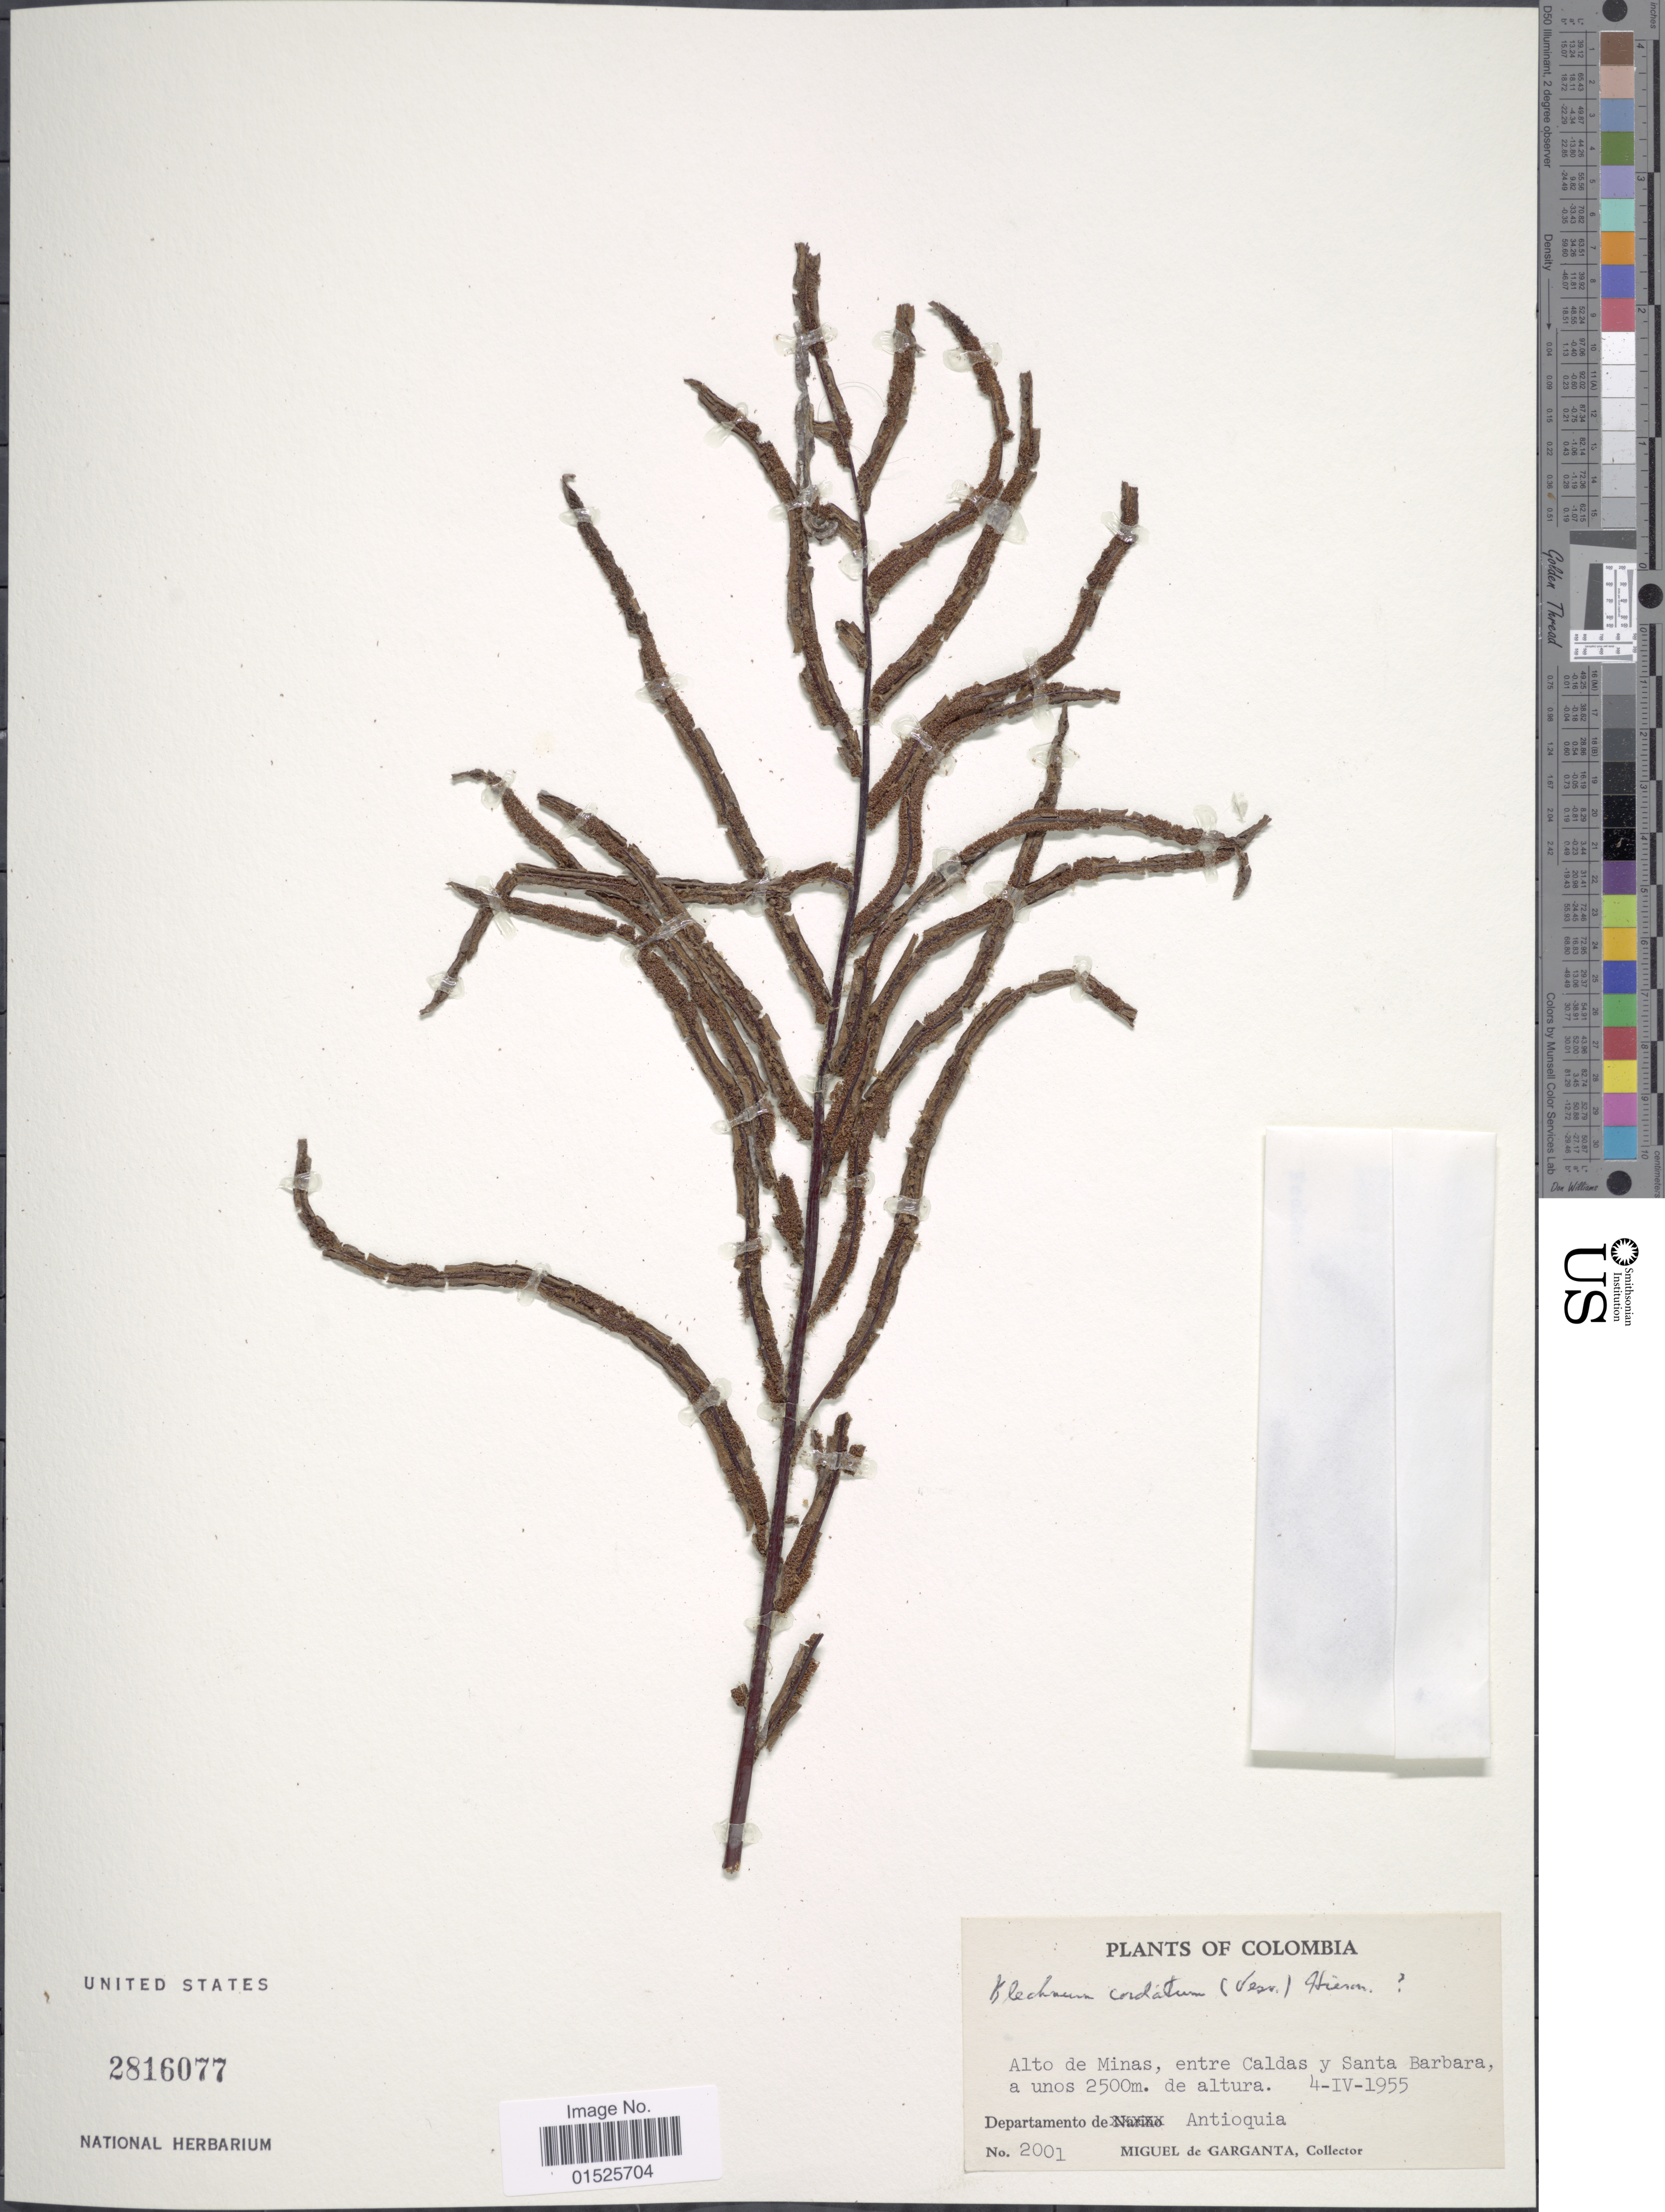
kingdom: Plantae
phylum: Tracheophyta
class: Polypodiopsida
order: Polypodiales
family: Blechnaceae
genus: Blechnum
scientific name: Blechnum cordatum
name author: (Desv.) Hieron.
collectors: M. Garganta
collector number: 2001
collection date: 1955-04-04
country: Colombia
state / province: Antioquia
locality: Alto de MInas, entre Caldas y Santa Barbara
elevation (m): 2500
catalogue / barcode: US 2816077